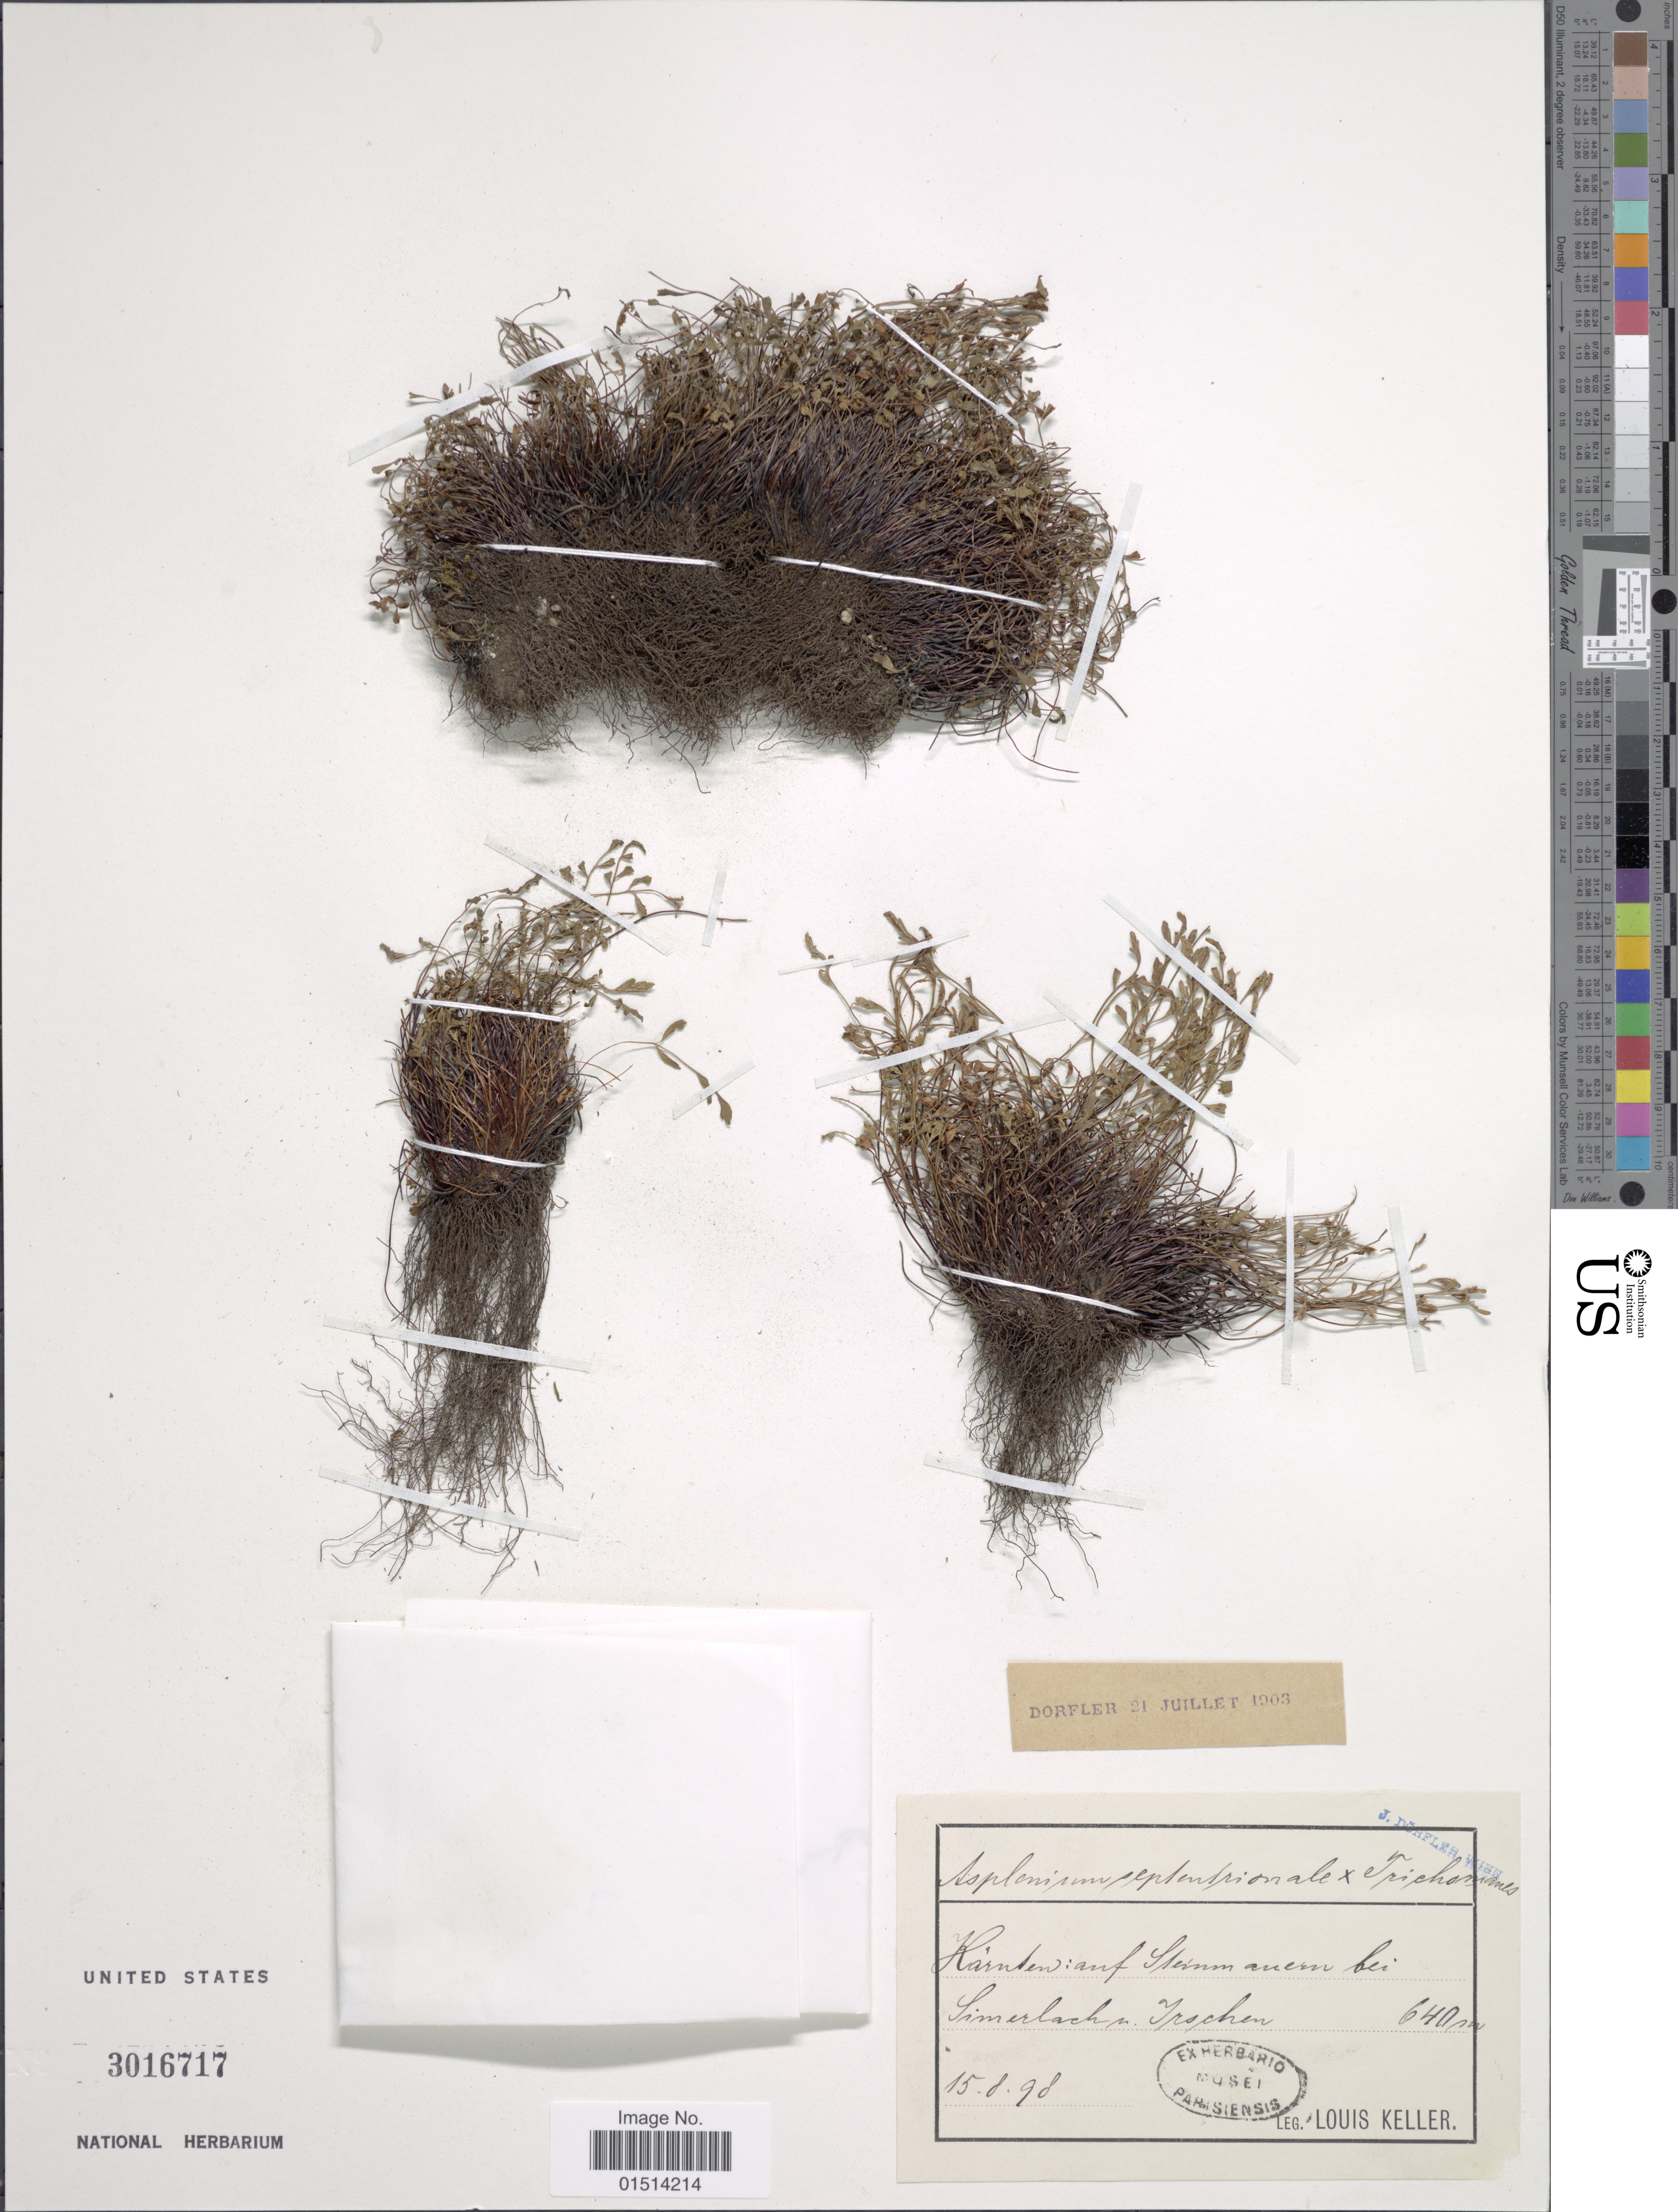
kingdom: Plantae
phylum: Tracheophyta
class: Polypodiopsida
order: Polypodiales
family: Aspleniaceae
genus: Asplenium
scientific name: Asplenium septentrionale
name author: (L.) Hoffm.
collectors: L. F. Keller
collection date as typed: Transcribed d/m/y: 15/8/98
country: Austria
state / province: Karnten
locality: Karnden : auf Steinm anem bei Simerlach, Irschen [interpreted]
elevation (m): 640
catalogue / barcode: US 3016717